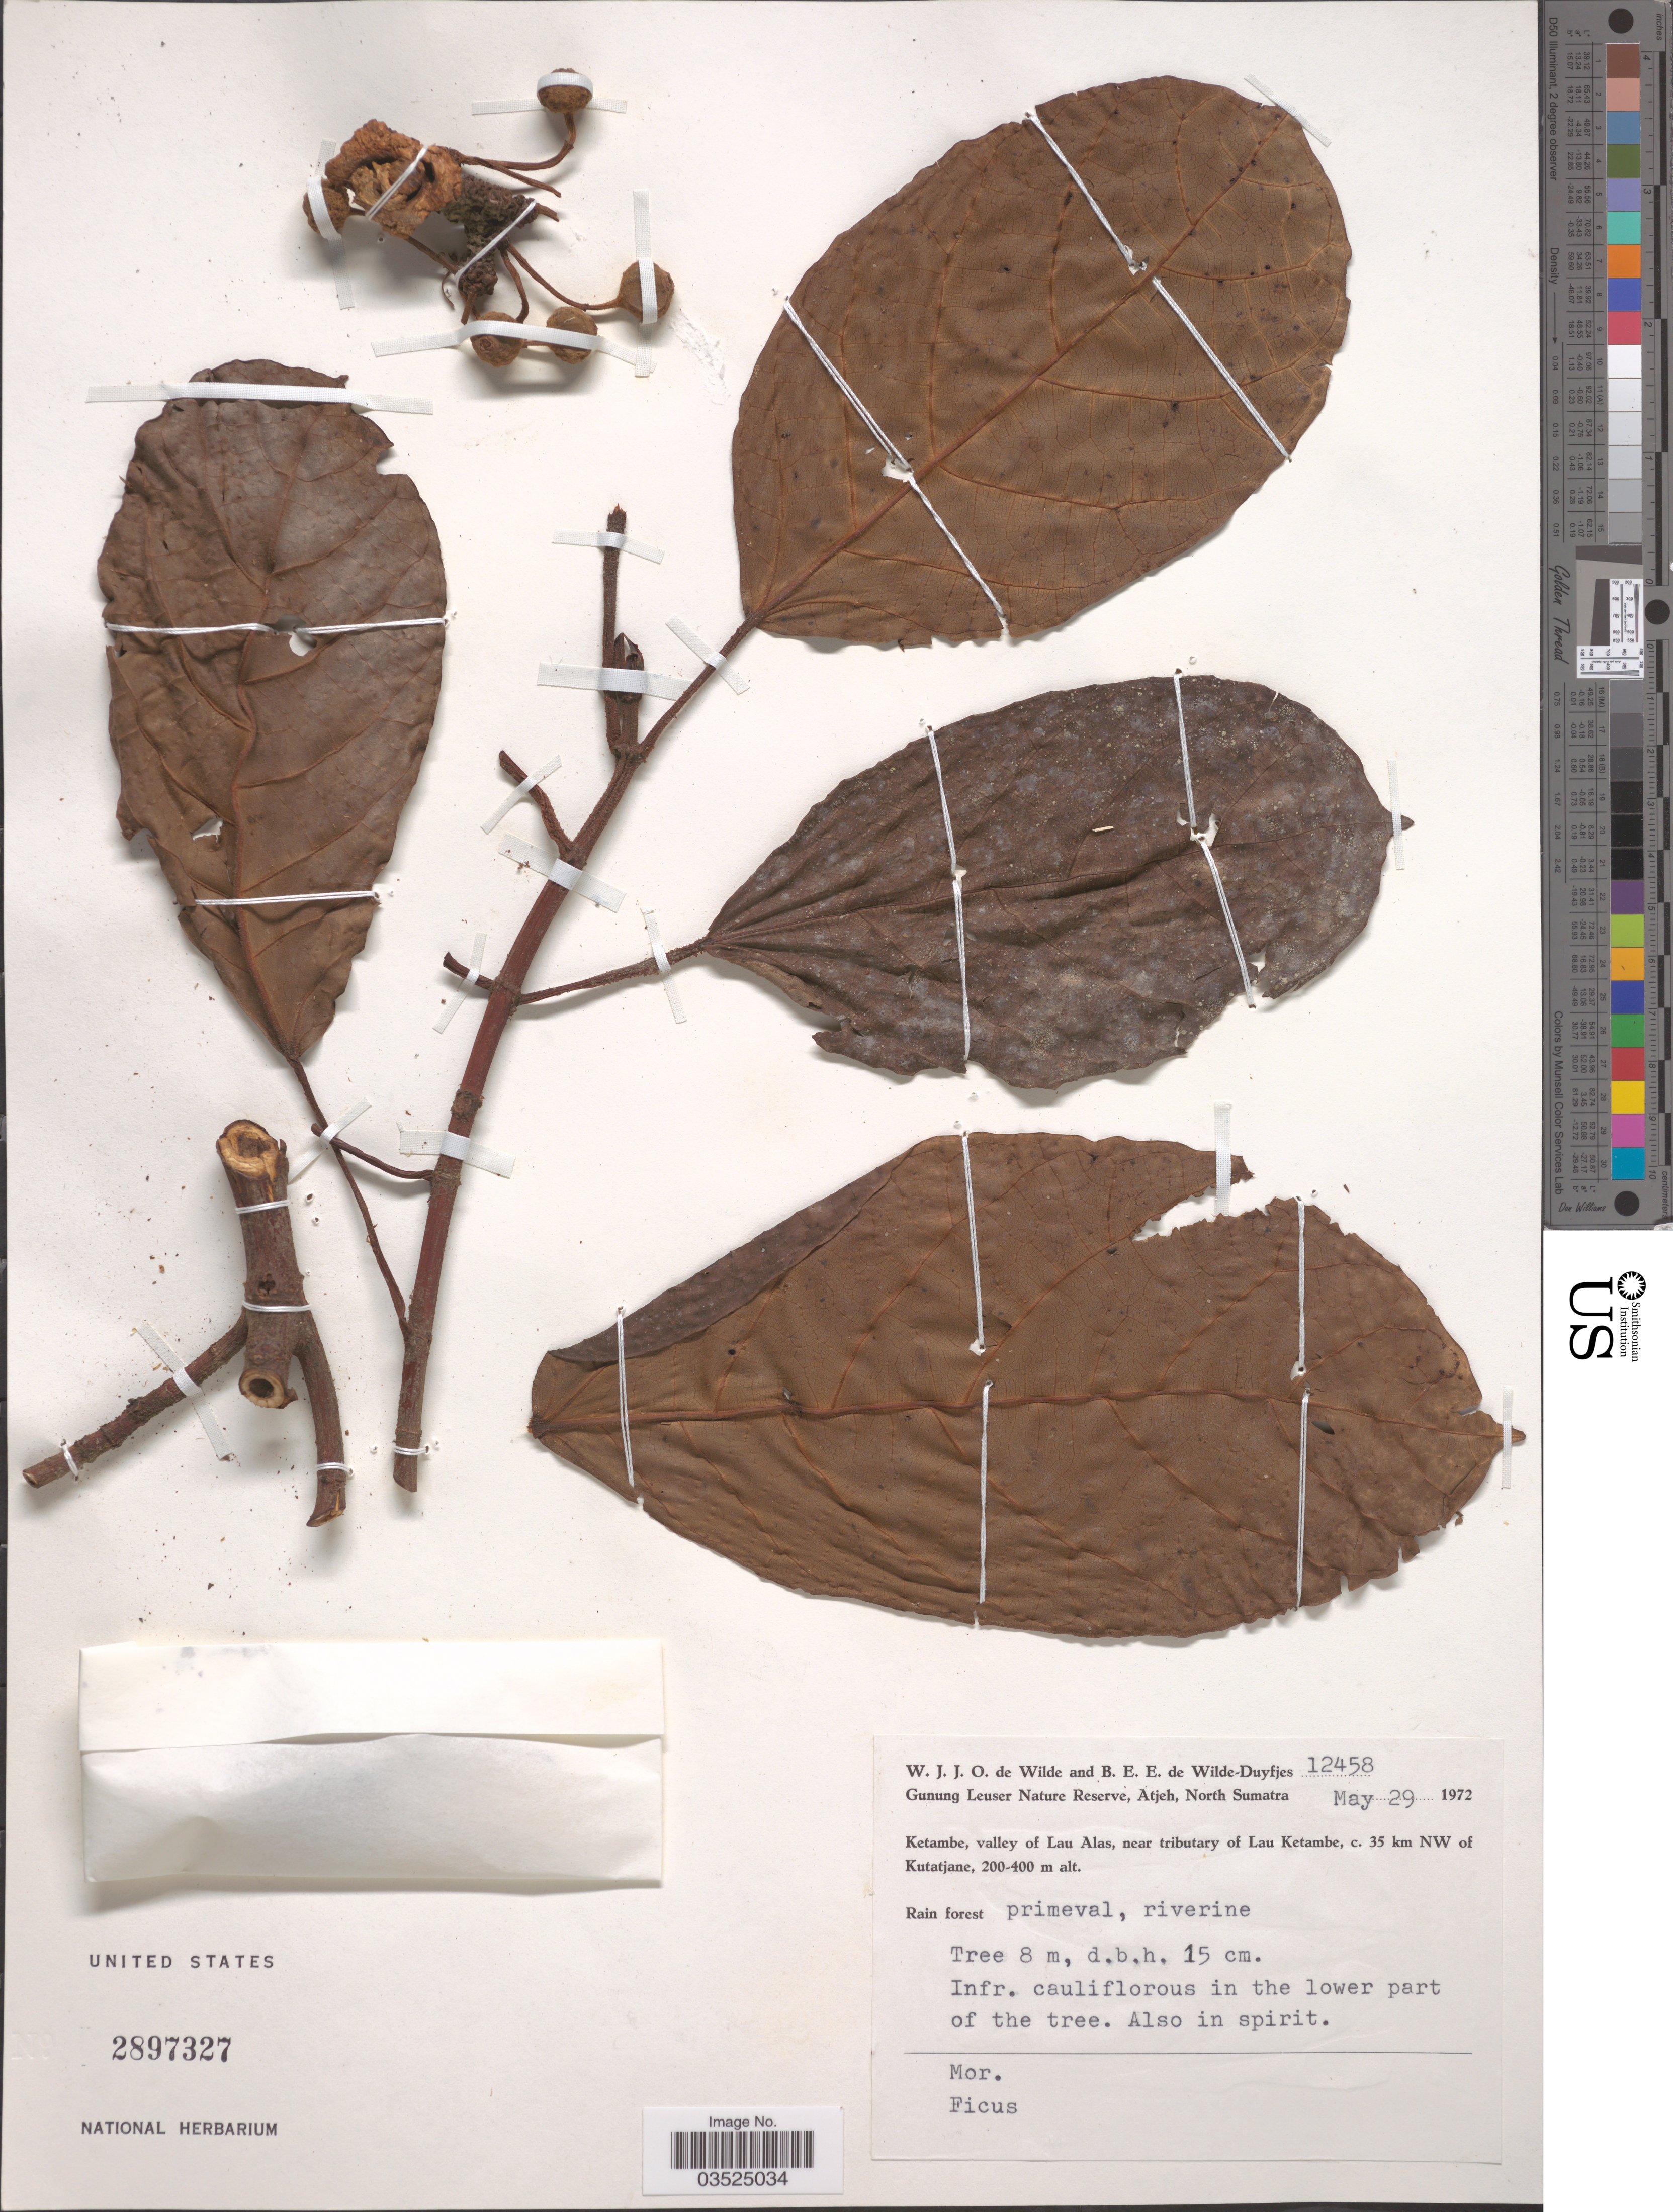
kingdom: Plantae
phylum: Tracheophyta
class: Magnoliopsida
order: Rosales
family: Moraceae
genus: Ficus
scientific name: Ficus sp.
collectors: W. J. de Wilde & B. E. de Wilde-Duyfjes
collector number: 12458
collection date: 1972-05-29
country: Indonesia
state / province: Sumatra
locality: Gunung Leuser Nature Reserve, Atjeh, North Sumatra. Ketambe, valley of Lau Alas, near tributary of Lau Ketambe, c. 35 km NW of Kutatjane.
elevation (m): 200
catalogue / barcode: US 2897327